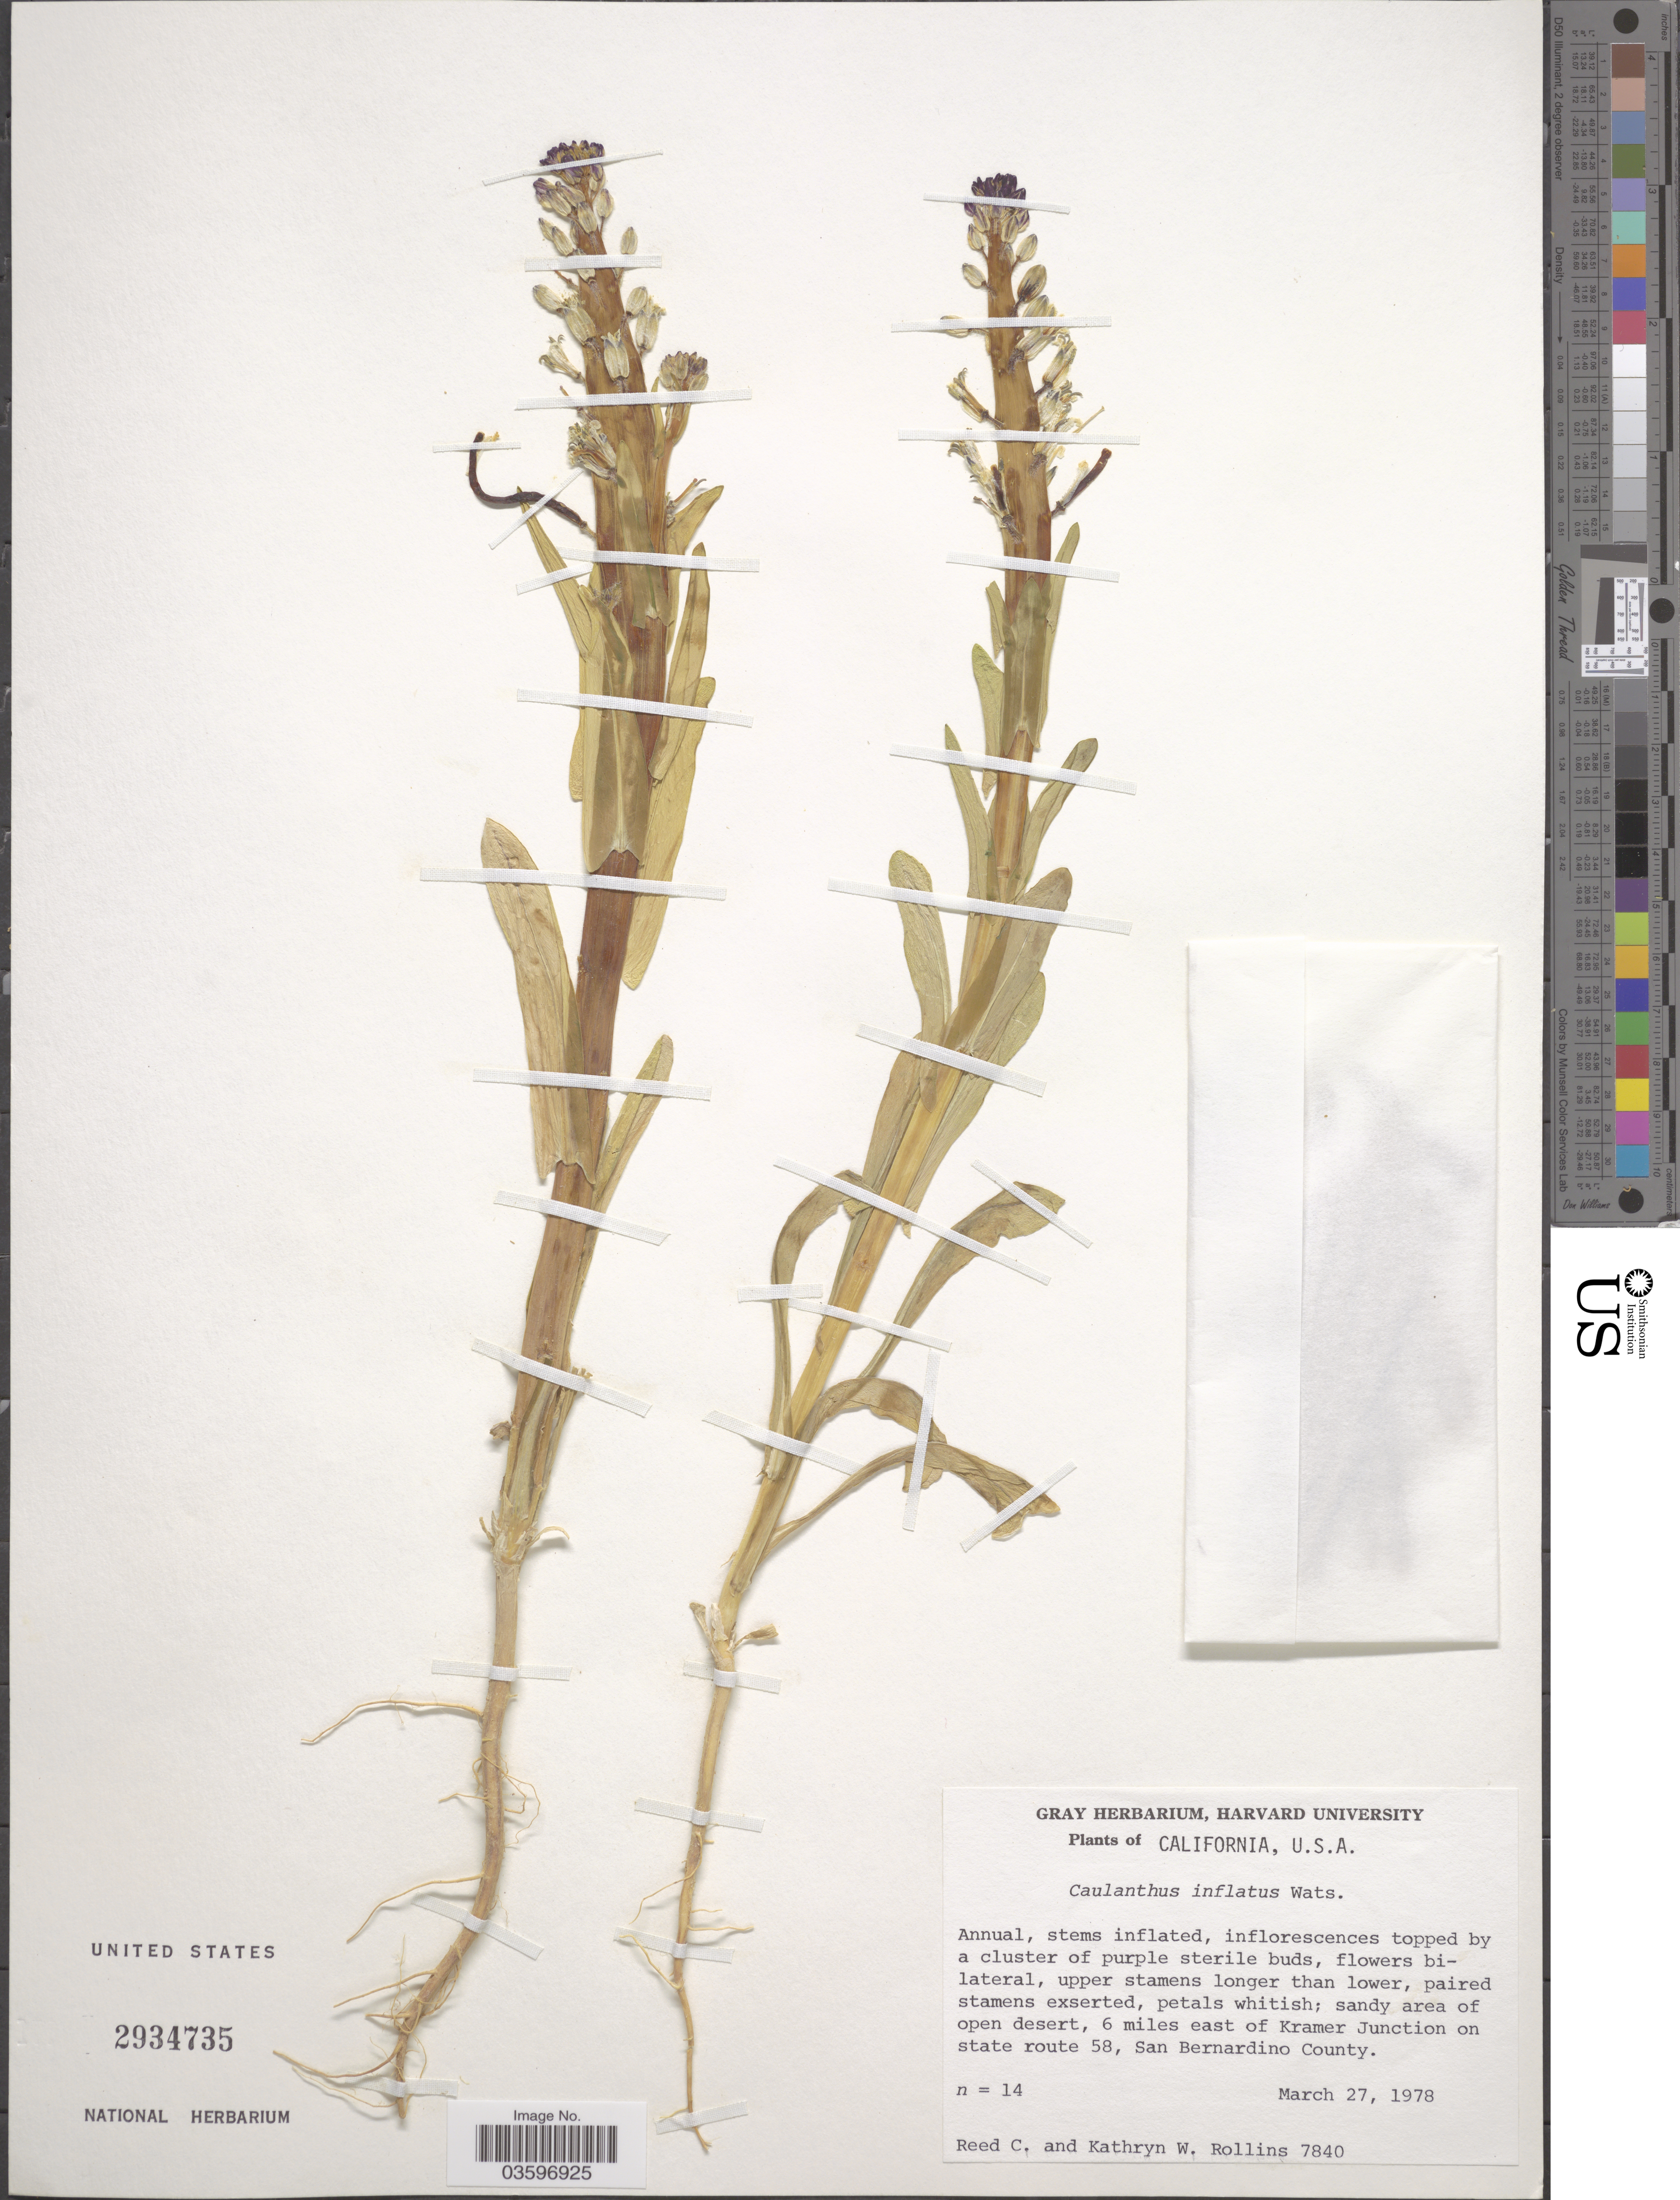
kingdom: Plantae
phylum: Tracheophyta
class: Magnoliopsida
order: Brassicales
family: Brassicaceae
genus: Caulanthus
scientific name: Caulanthus inflatus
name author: S. Watson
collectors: R. C. Rollins & K. W. Rollins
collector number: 7840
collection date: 1978-03-27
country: United States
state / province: California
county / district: San Bernardino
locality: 6 miles east of Kramer Junction on state route 58, San Bernardino County.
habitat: sandy area of an open desert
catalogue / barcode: US 2934735